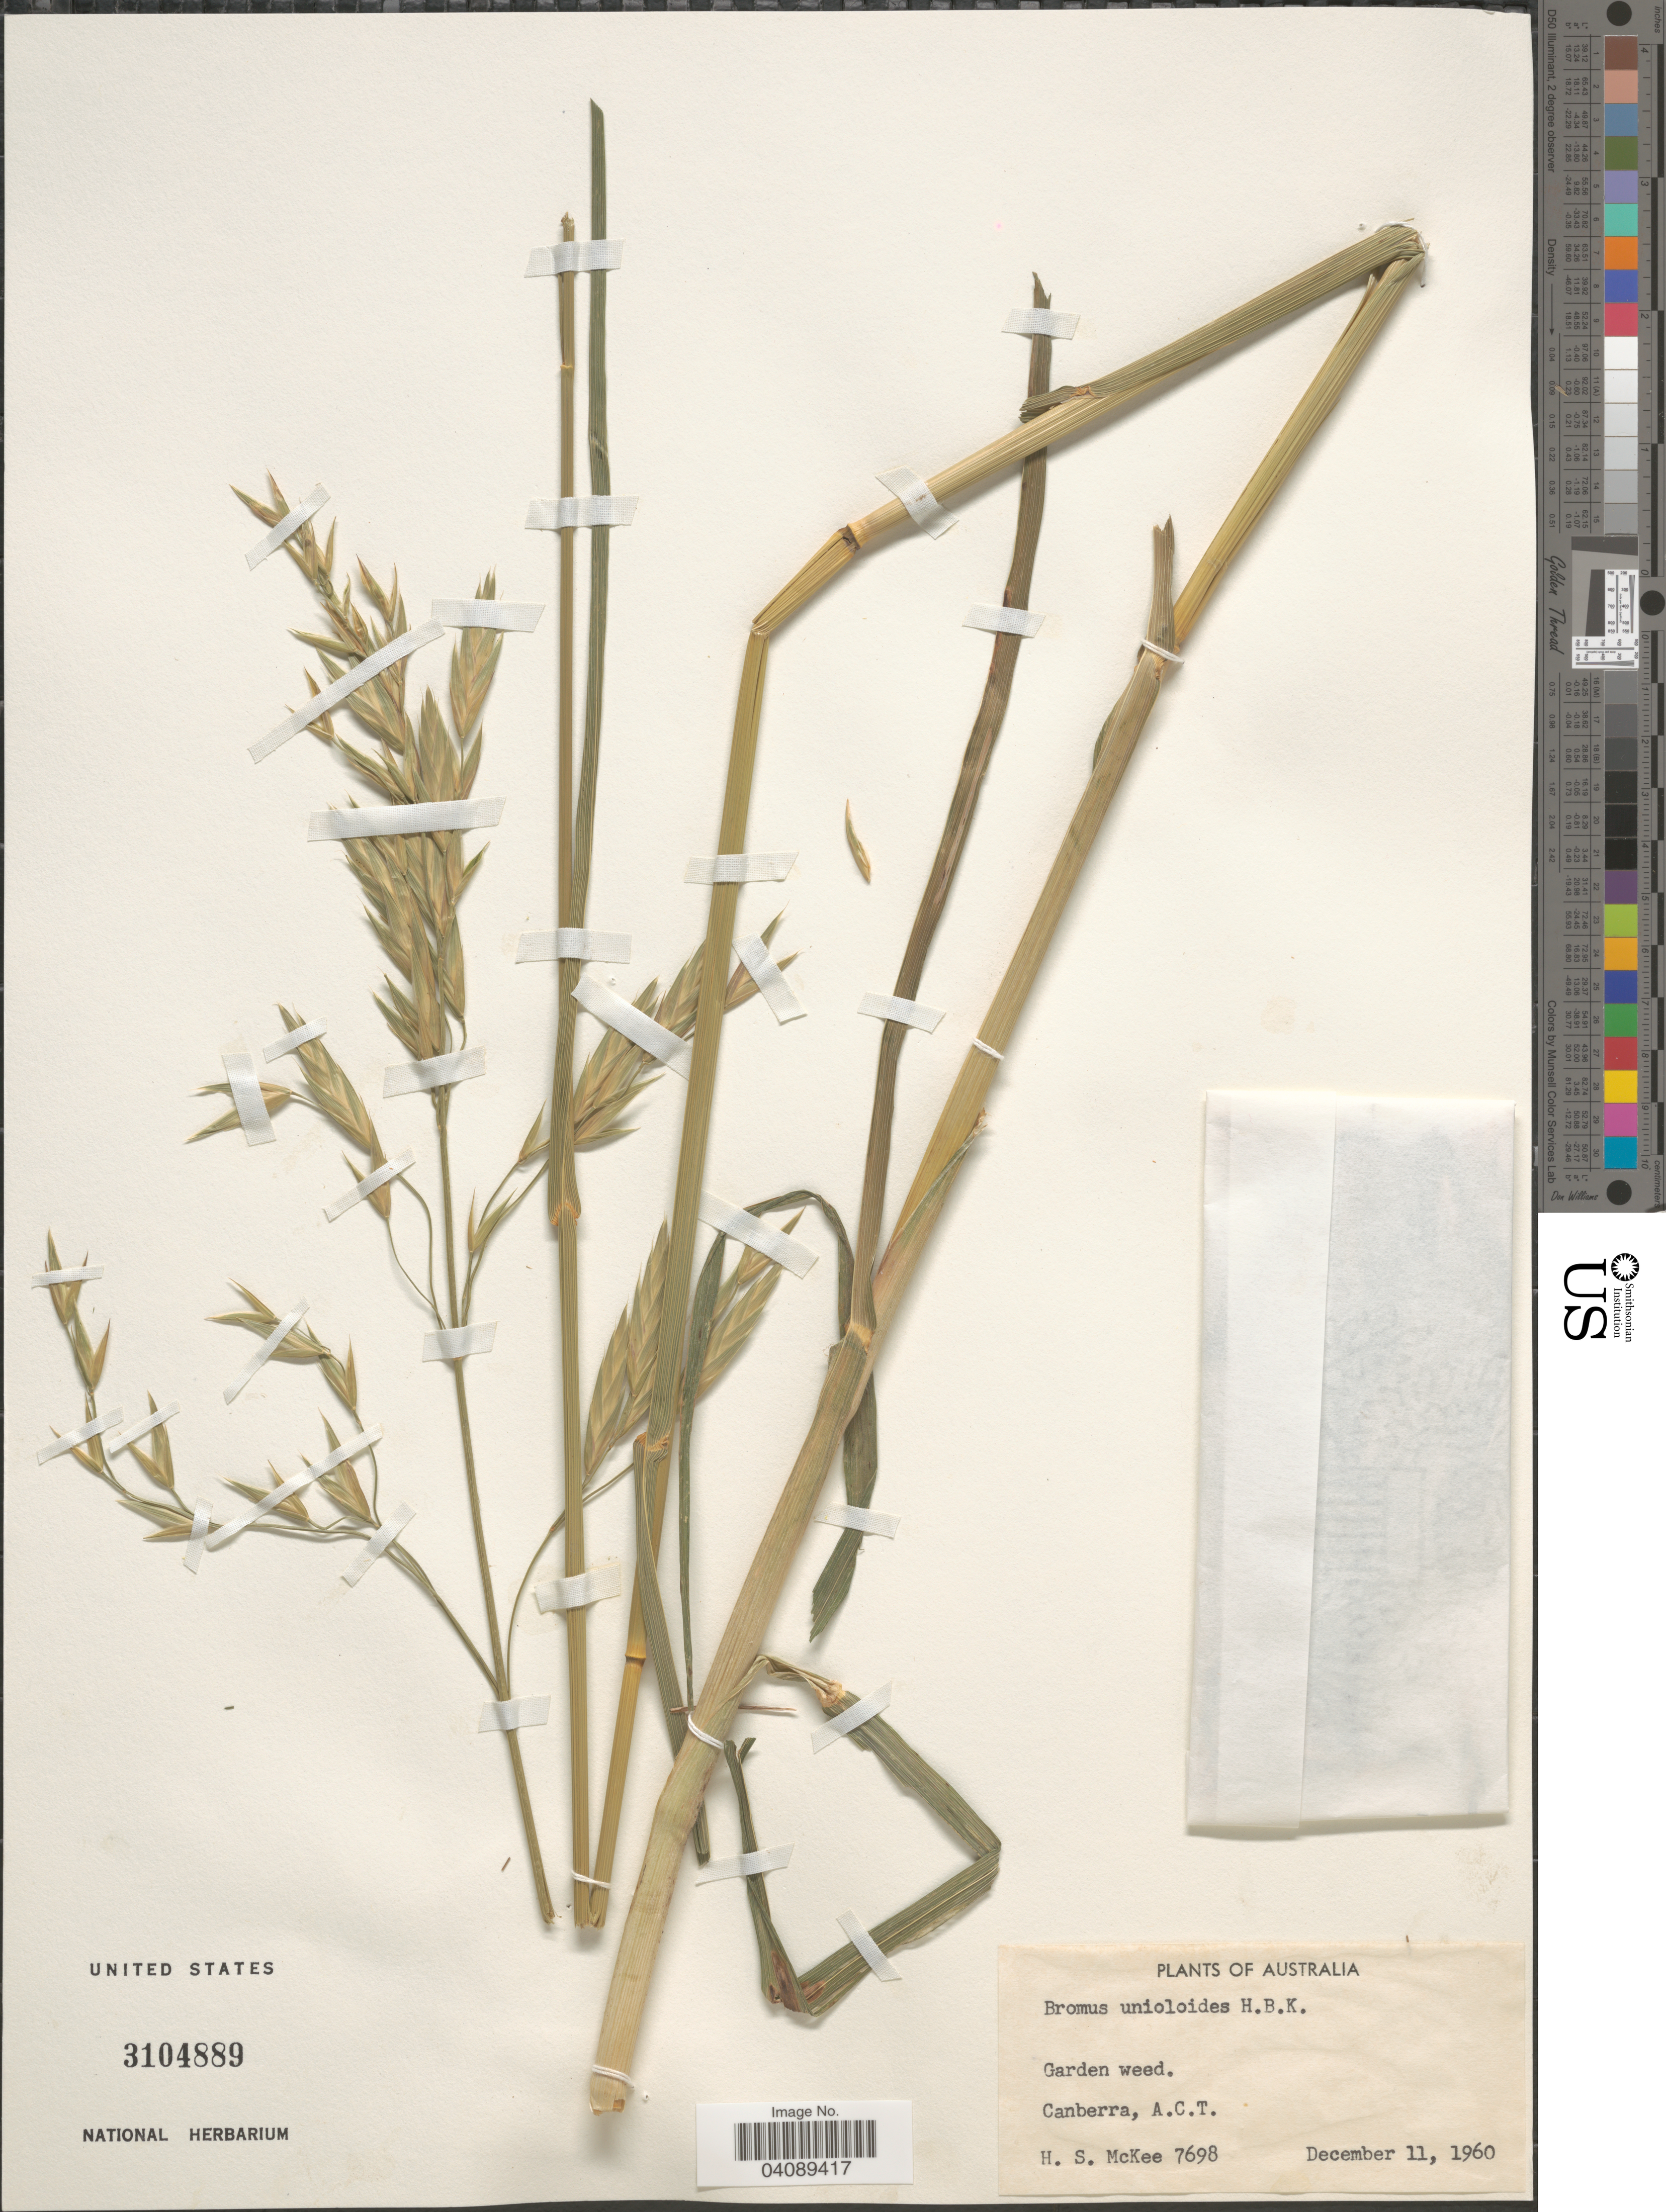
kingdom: Plantae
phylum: Tracheophyta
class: Liliopsida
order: Poales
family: Poaceae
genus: Bromus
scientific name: Bromus catharticus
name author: Vahl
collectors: H. S. McKee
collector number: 7698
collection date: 1960-12-11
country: Australia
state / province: Australian Capital Territory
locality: Garden weed. Canberra, A.C.T.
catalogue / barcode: US 3104889